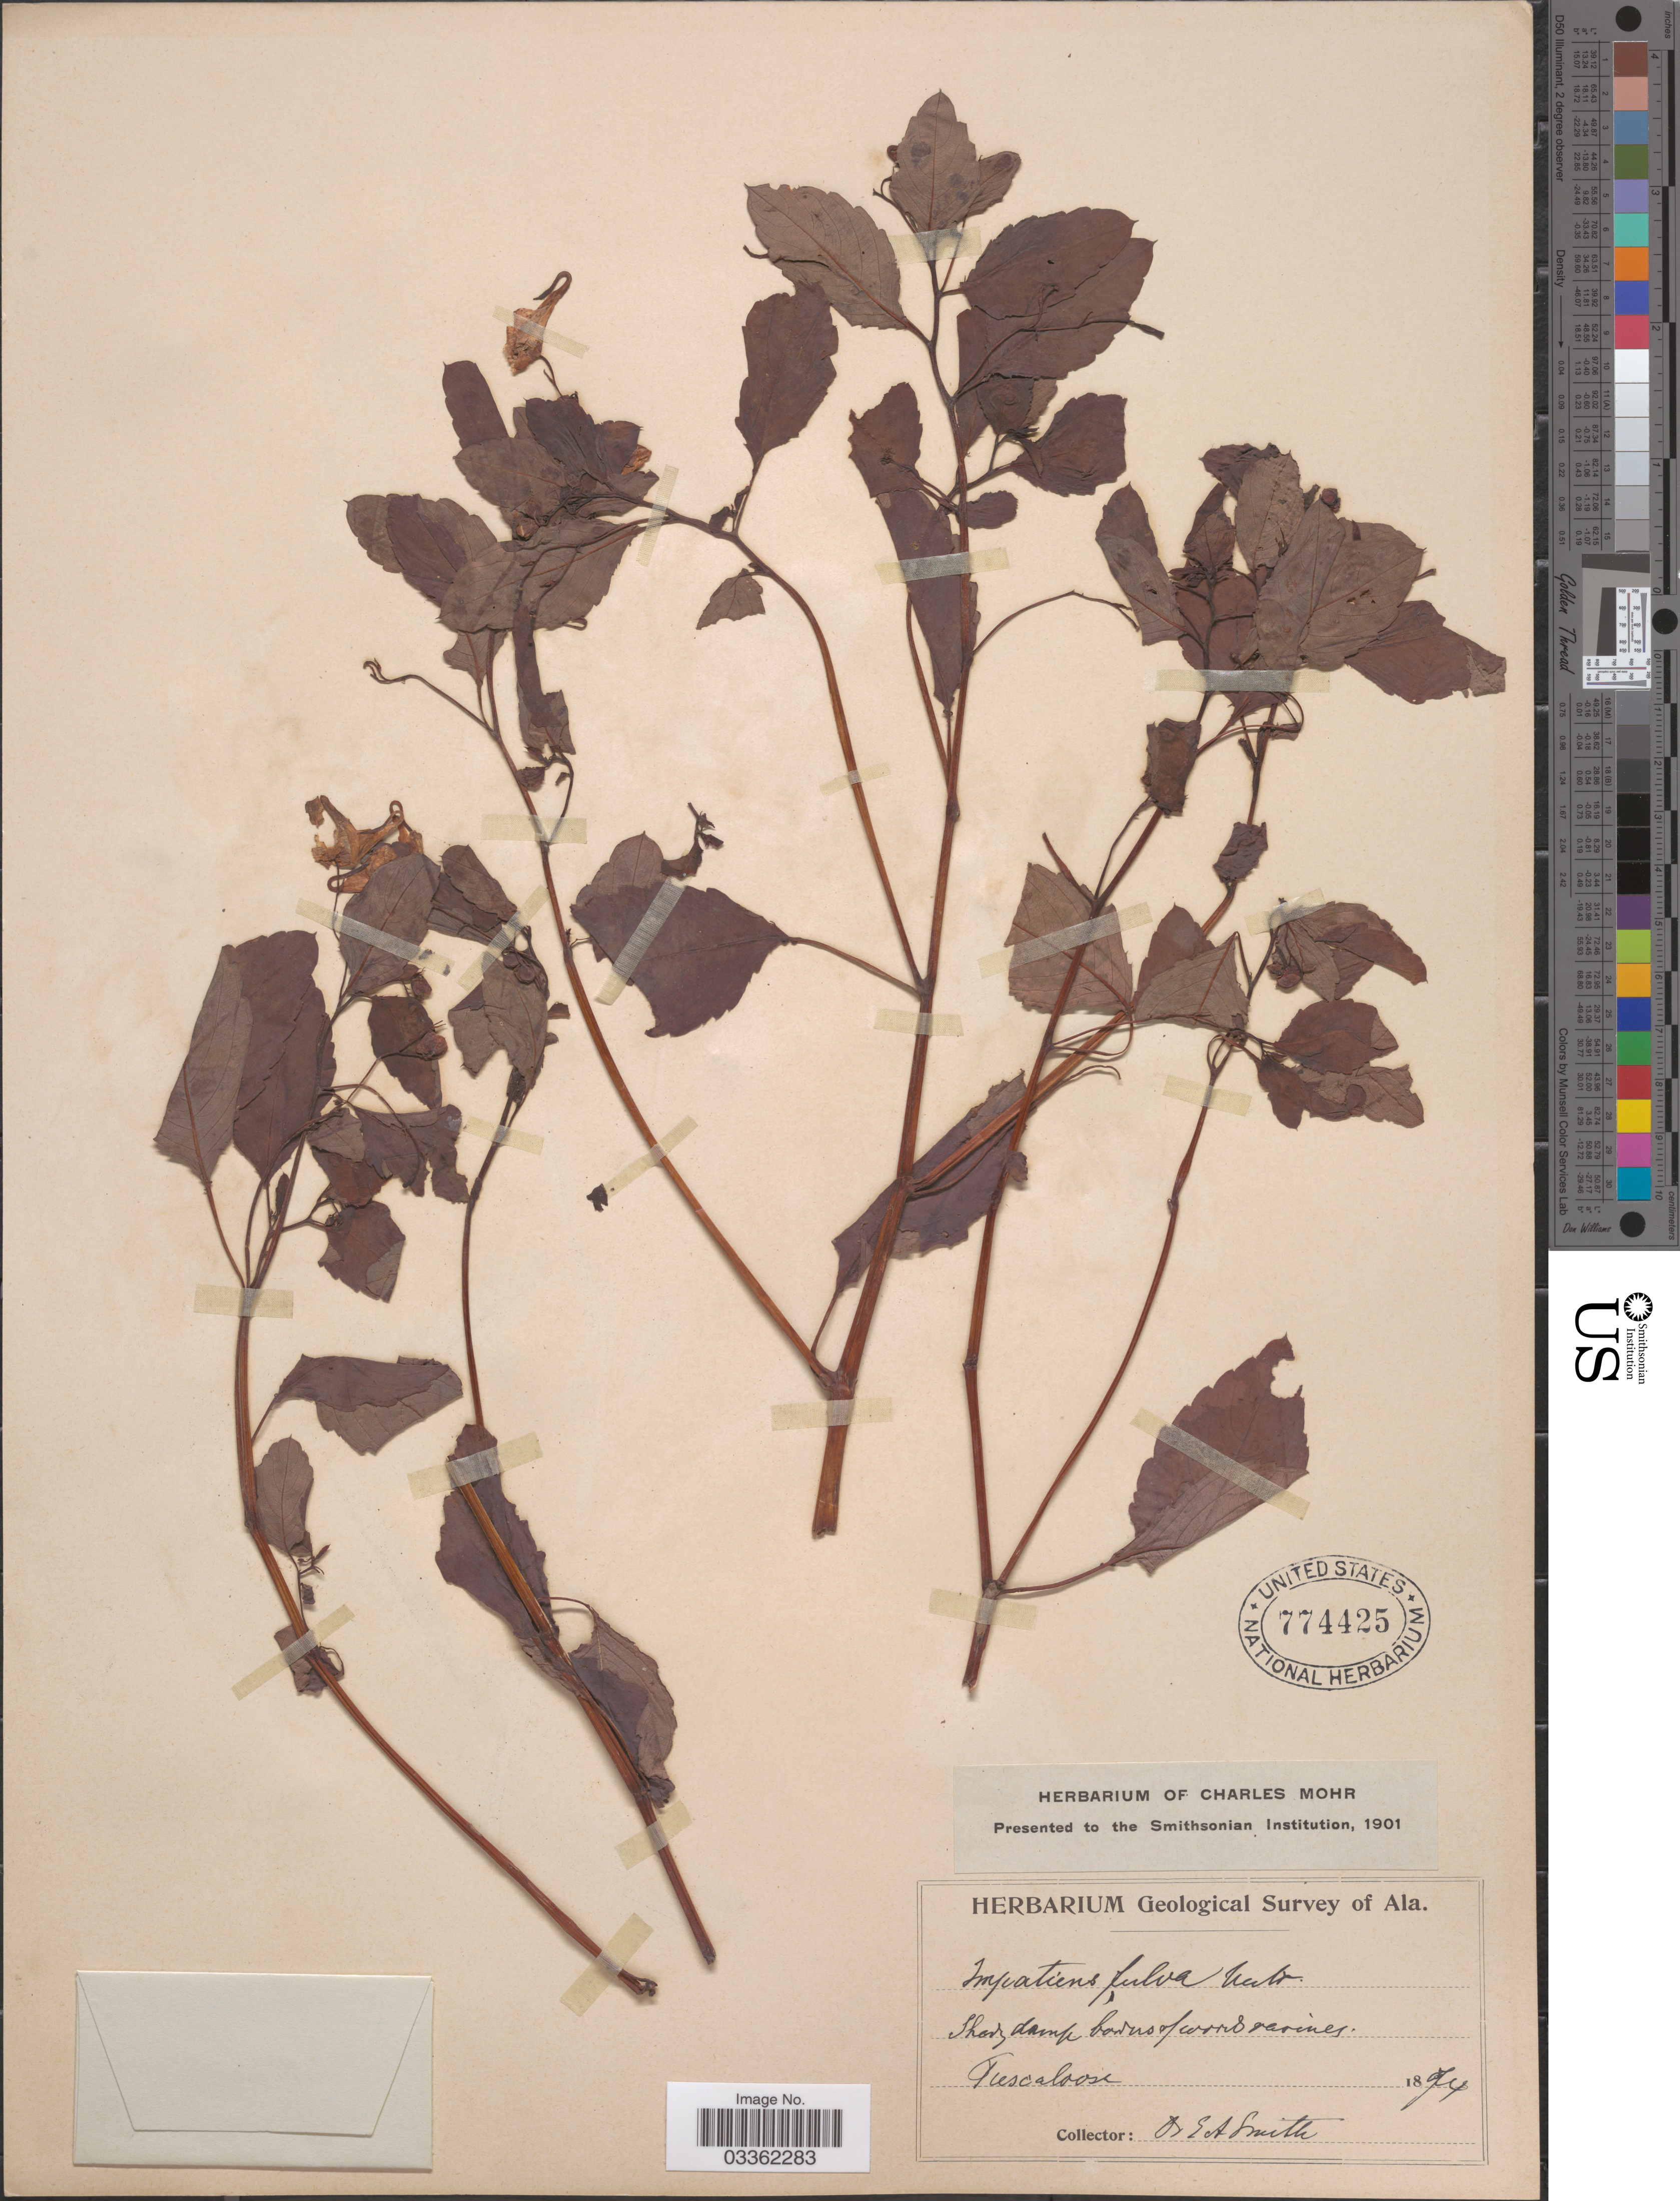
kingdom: Plantae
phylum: Tracheophyta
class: Magnoliopsida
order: Ericales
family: Balsaminaceae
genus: Impatiens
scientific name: Impatiens capensis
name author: Meerb.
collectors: E. A. Smith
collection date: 1874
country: United States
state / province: Alabama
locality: Tuscaloosa.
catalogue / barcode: US 774425